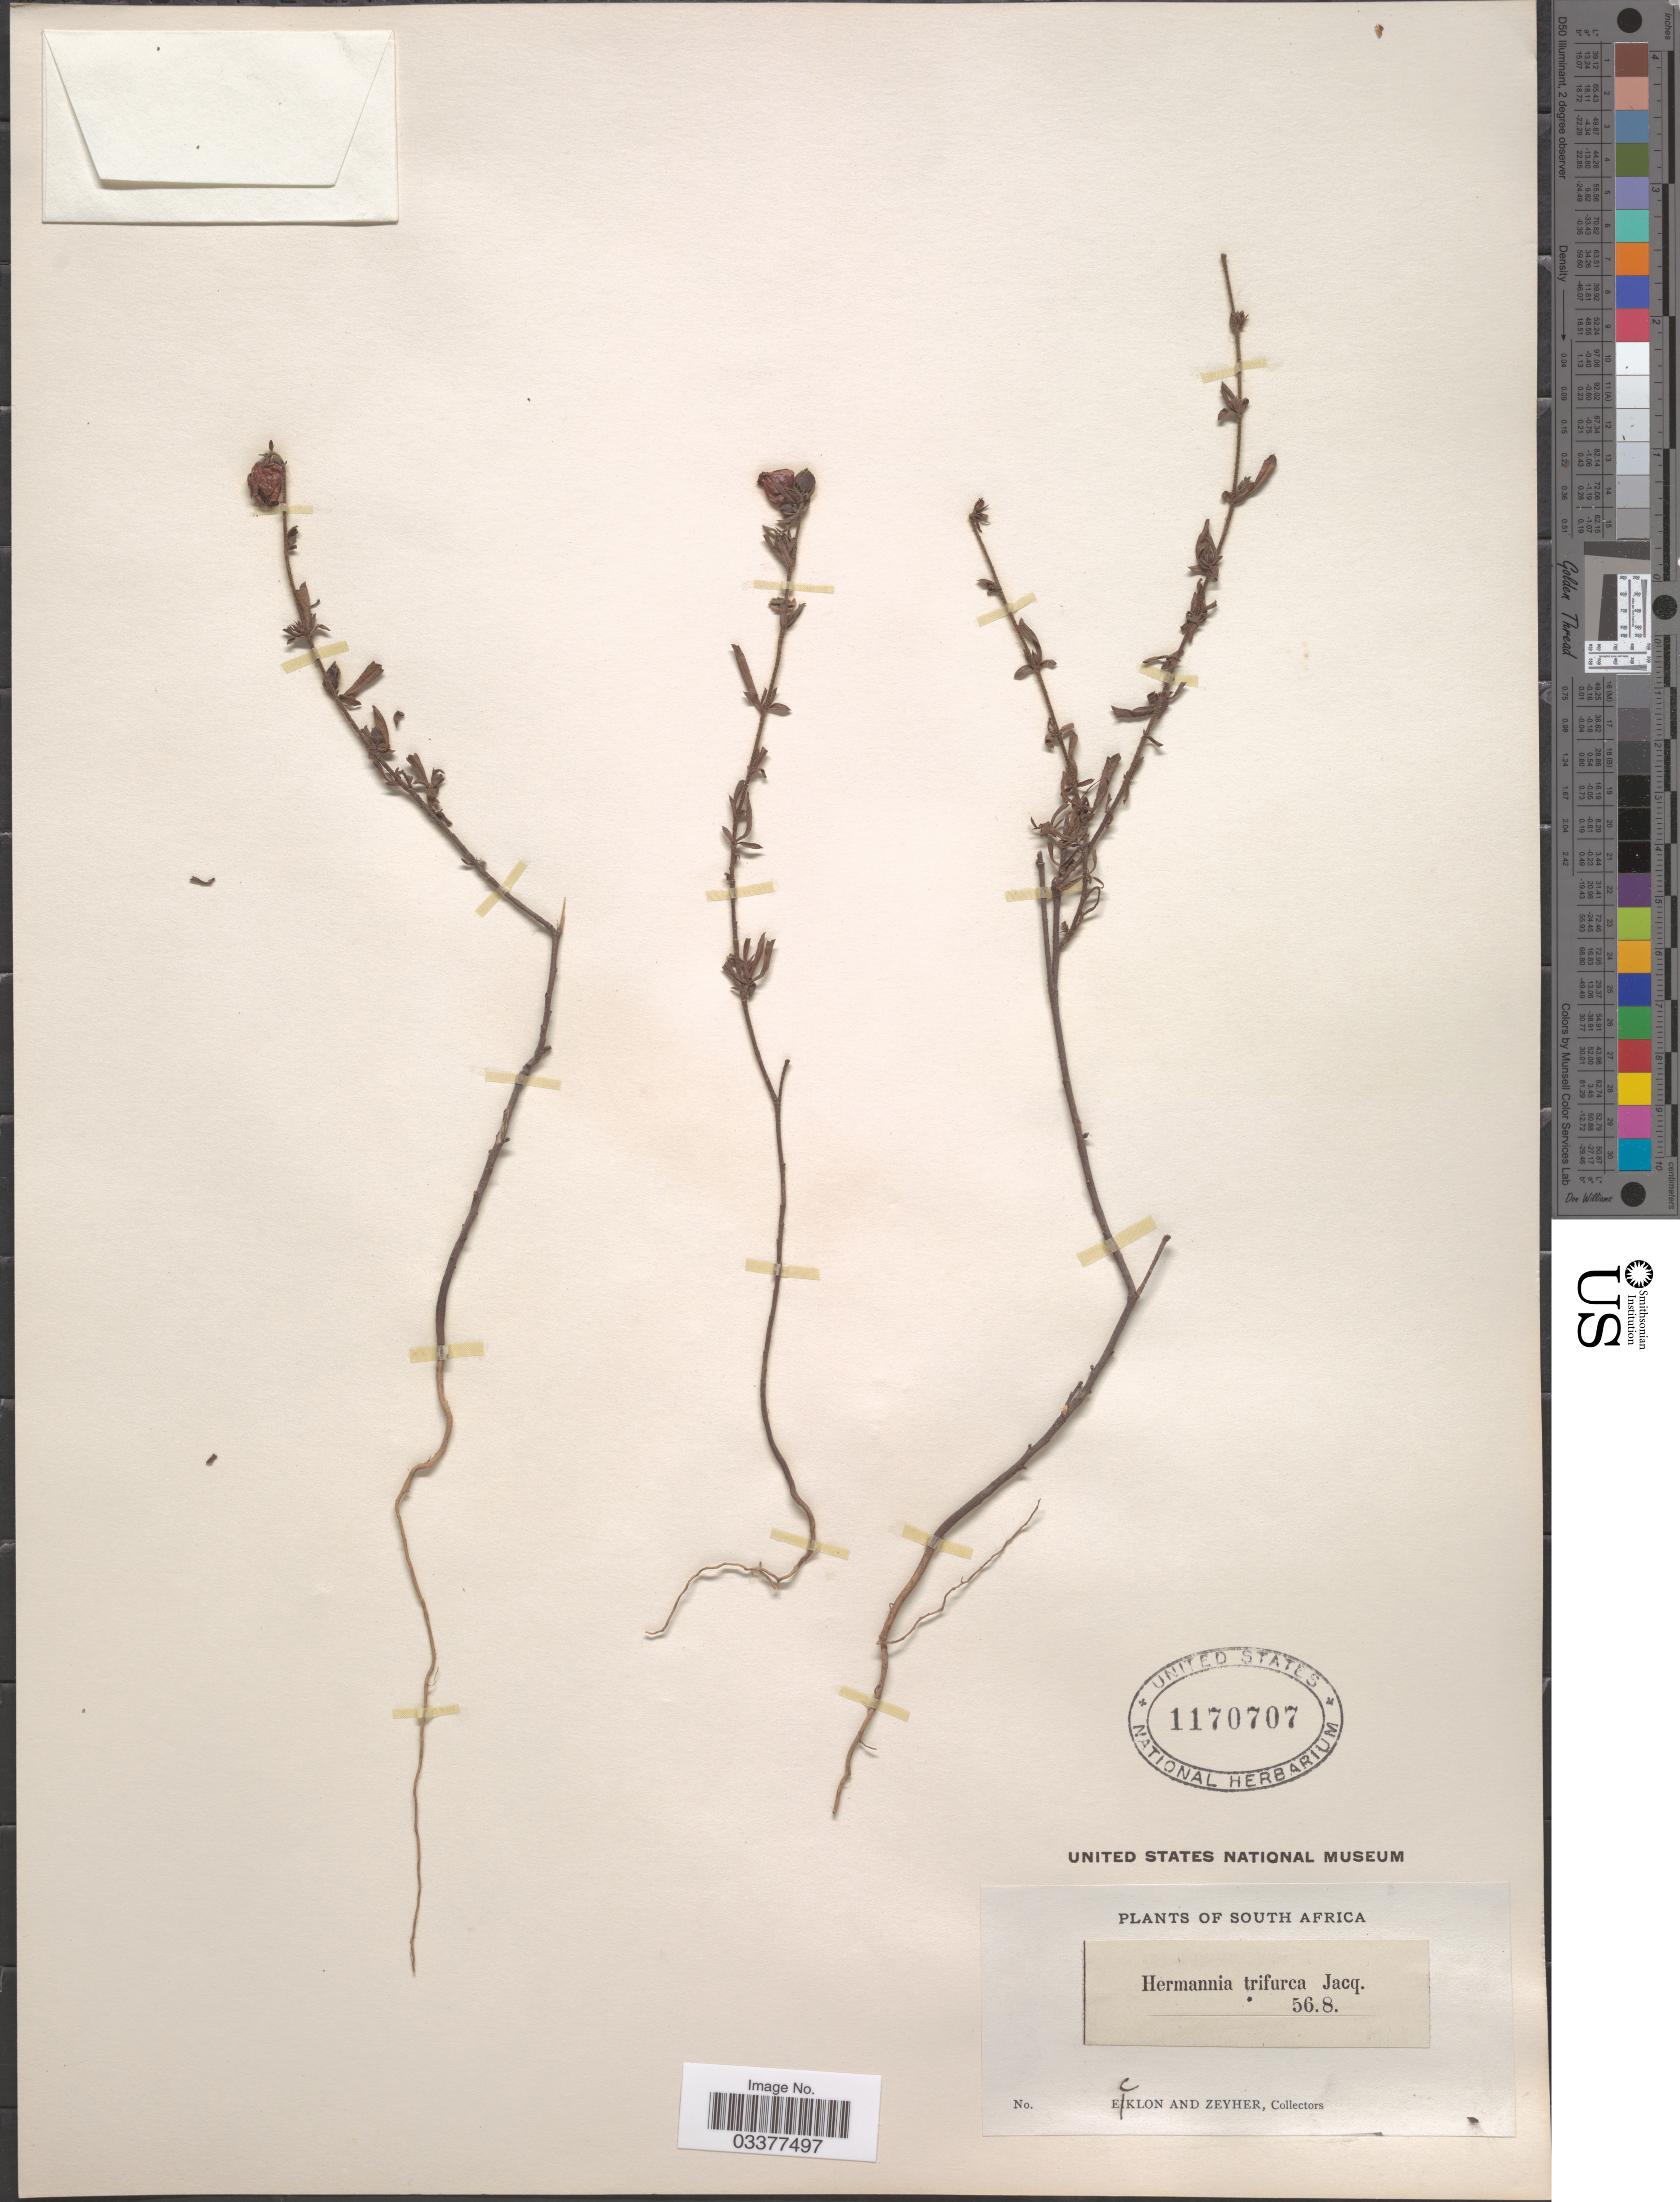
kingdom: Plantae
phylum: Tracheophyta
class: Magnoliopsida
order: Malvales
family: Malvaceae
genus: Hermannia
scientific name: Hermannia trifurca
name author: L.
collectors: -. Ecklon & -. Zeyher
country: South Africa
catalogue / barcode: US 1170707